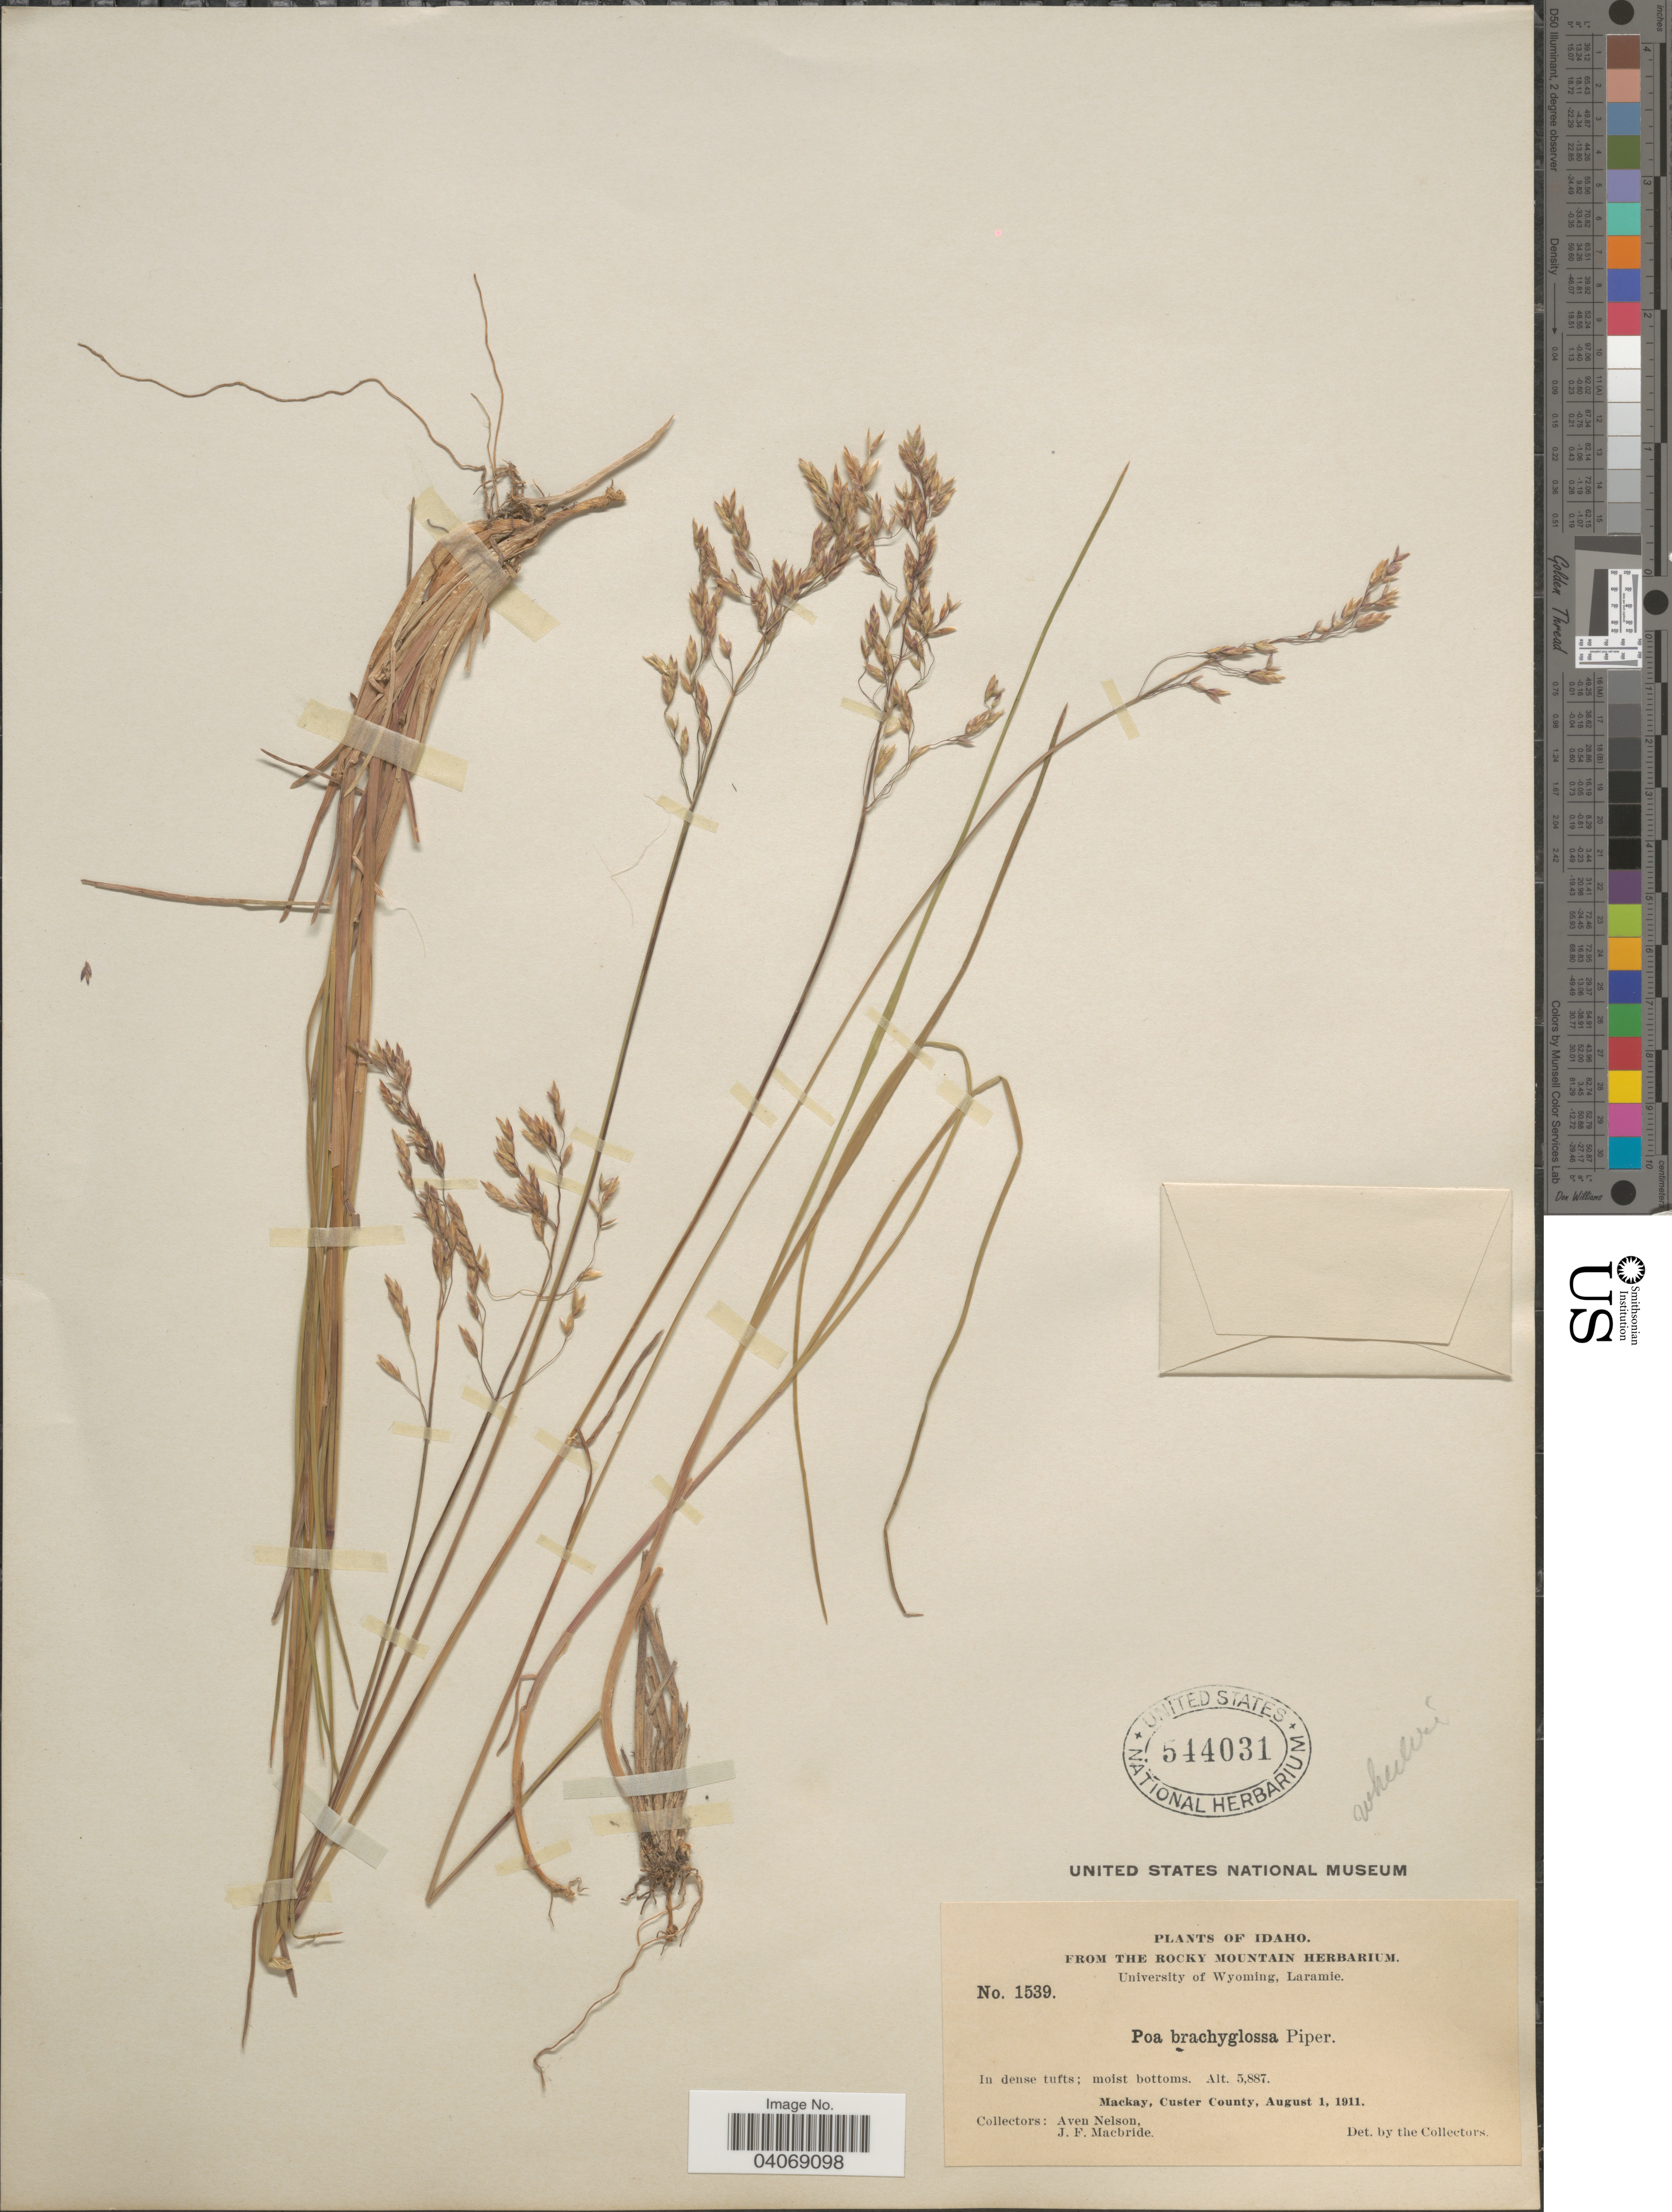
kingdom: Plantae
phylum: Tracheophyta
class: Liliopsida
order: Poales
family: Poaceae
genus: Poa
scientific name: Poa wheeleri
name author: Vasey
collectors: A. Nelson & J. F. Macbride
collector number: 1539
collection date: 1911-08-01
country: United States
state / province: Idaho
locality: In dense tufts; moist bottoms. Mackay, Custer County.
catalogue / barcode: US 544031